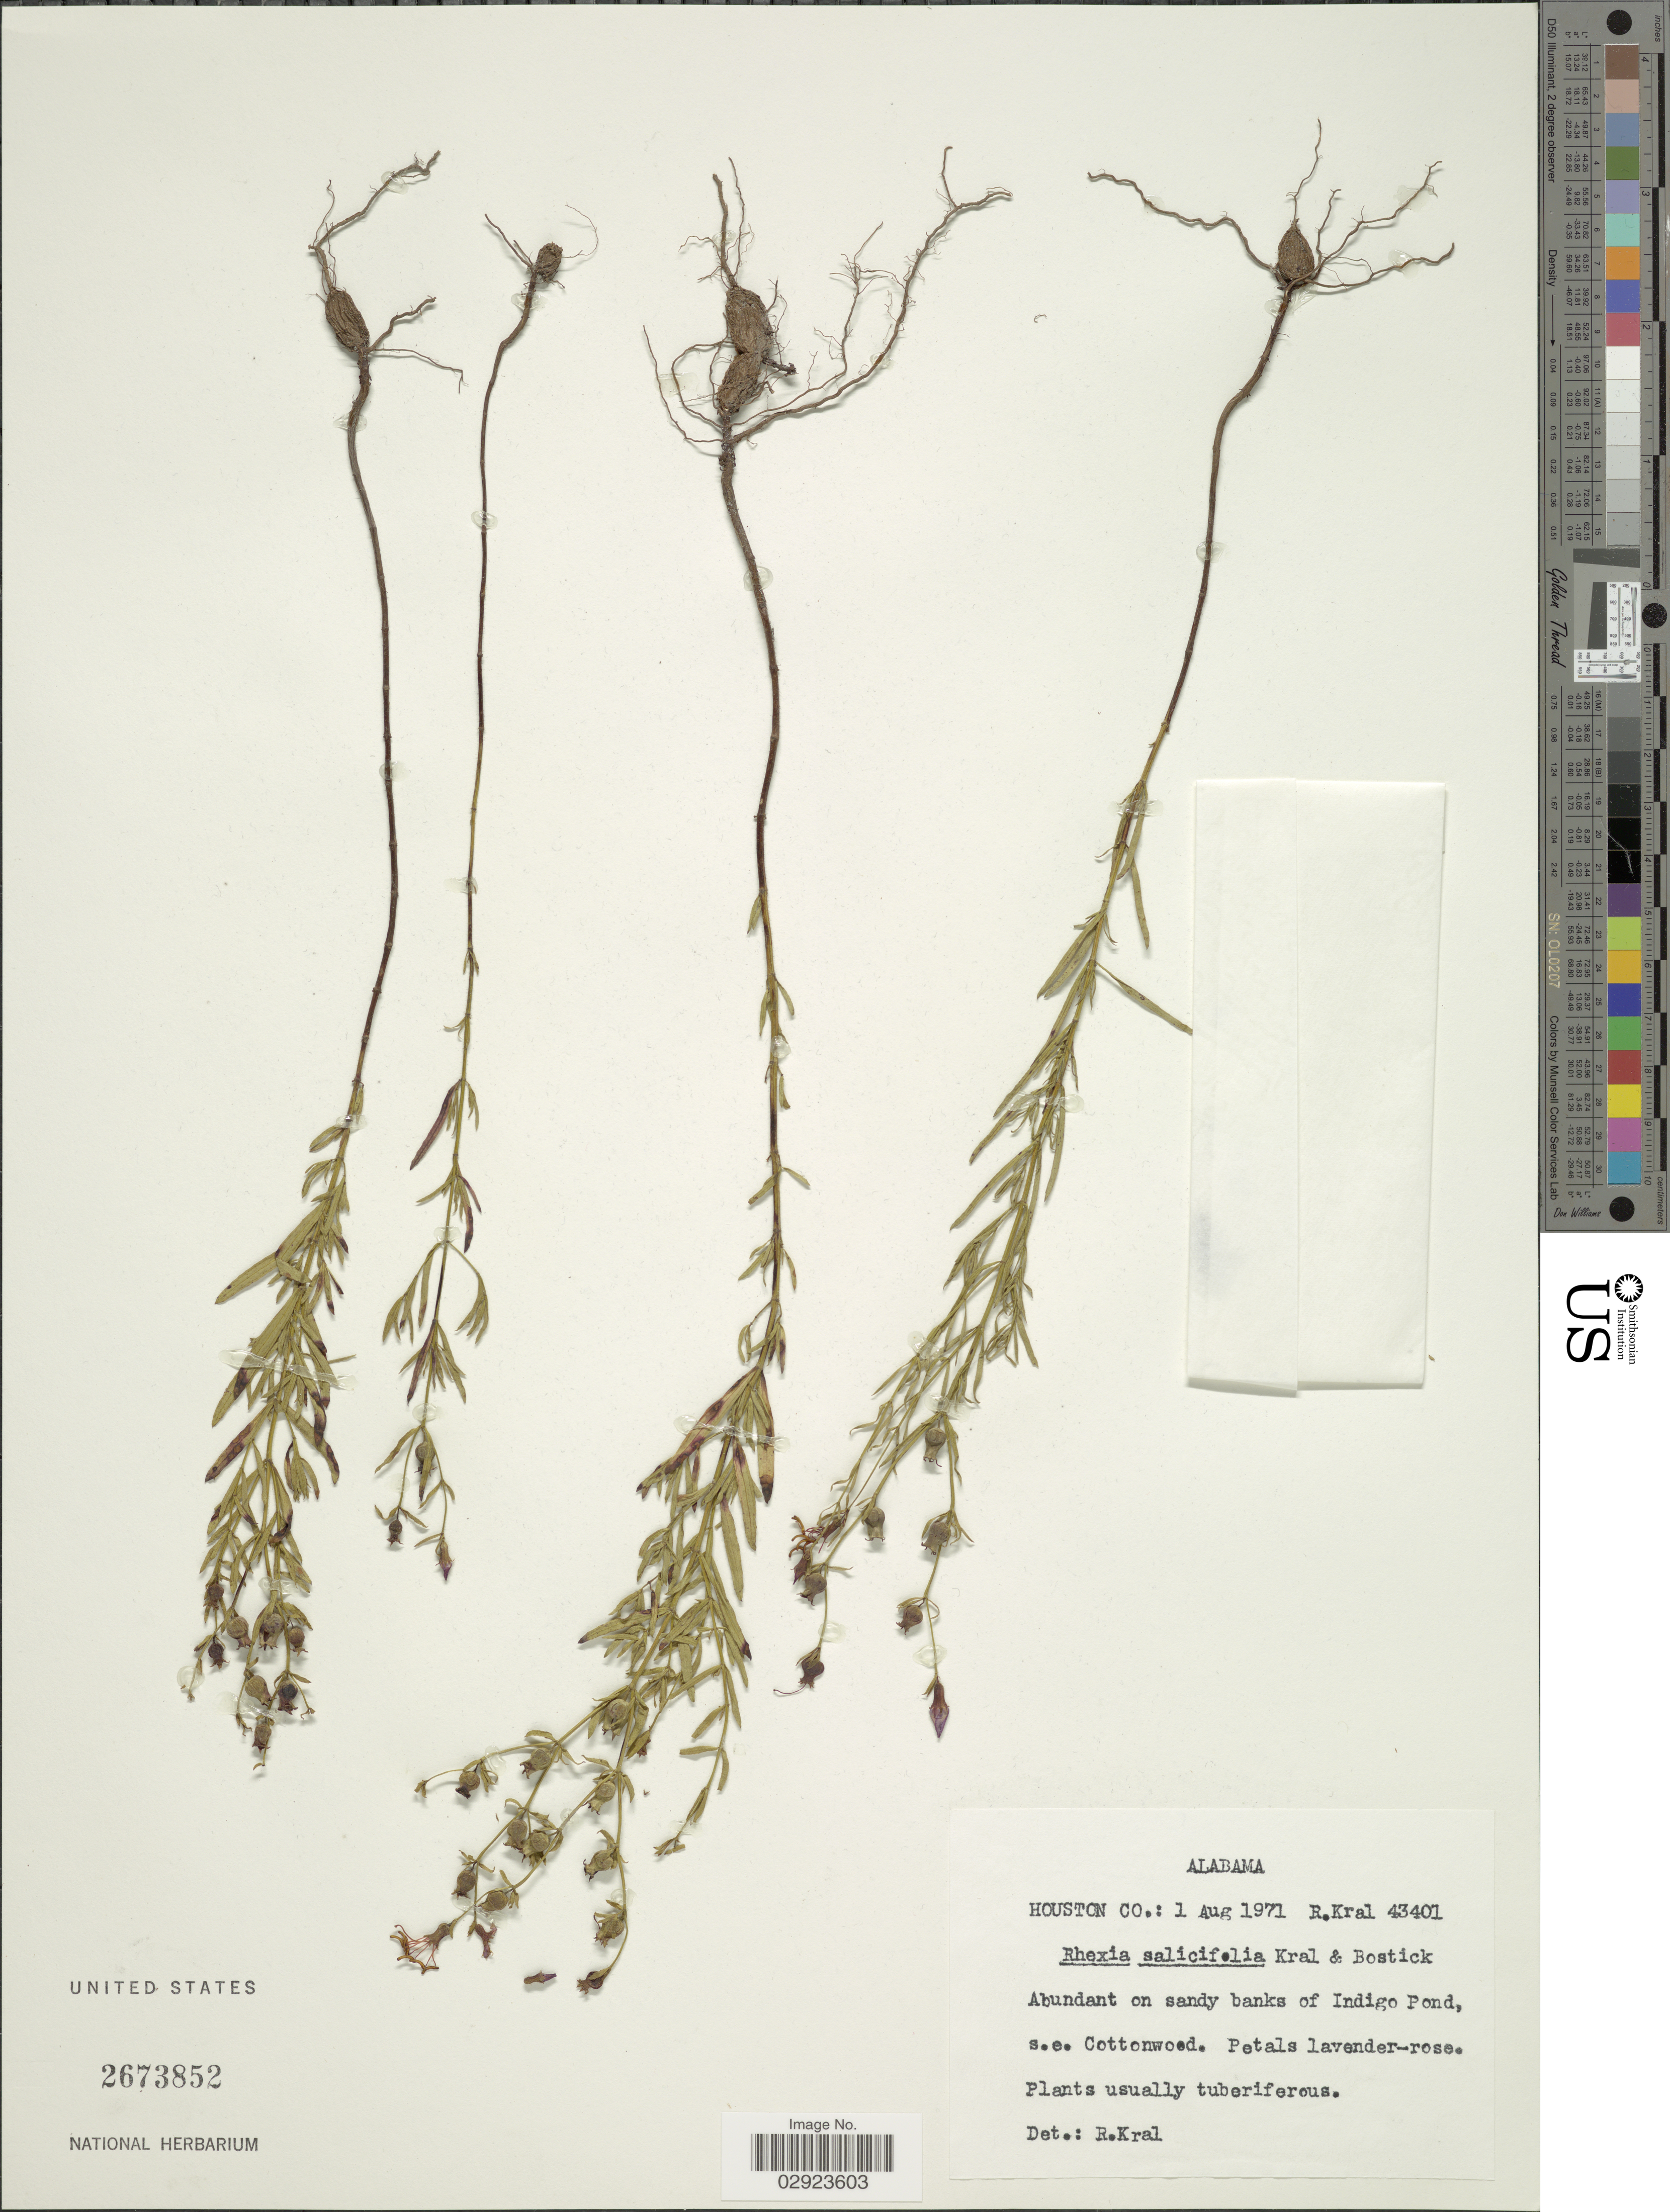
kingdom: Plantae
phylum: Tracheophyta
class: Magnoliopsida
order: Myrtales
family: Melastomataceae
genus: Rhexia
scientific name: Rhexia salicifolia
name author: Kral & Bostick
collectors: R. Kral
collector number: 43401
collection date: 1971-08-01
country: United States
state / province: Alabama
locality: Houston Co. Abundant on sandy banks of Indigo Pond, s.e. Cottonwood.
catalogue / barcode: US 2673852